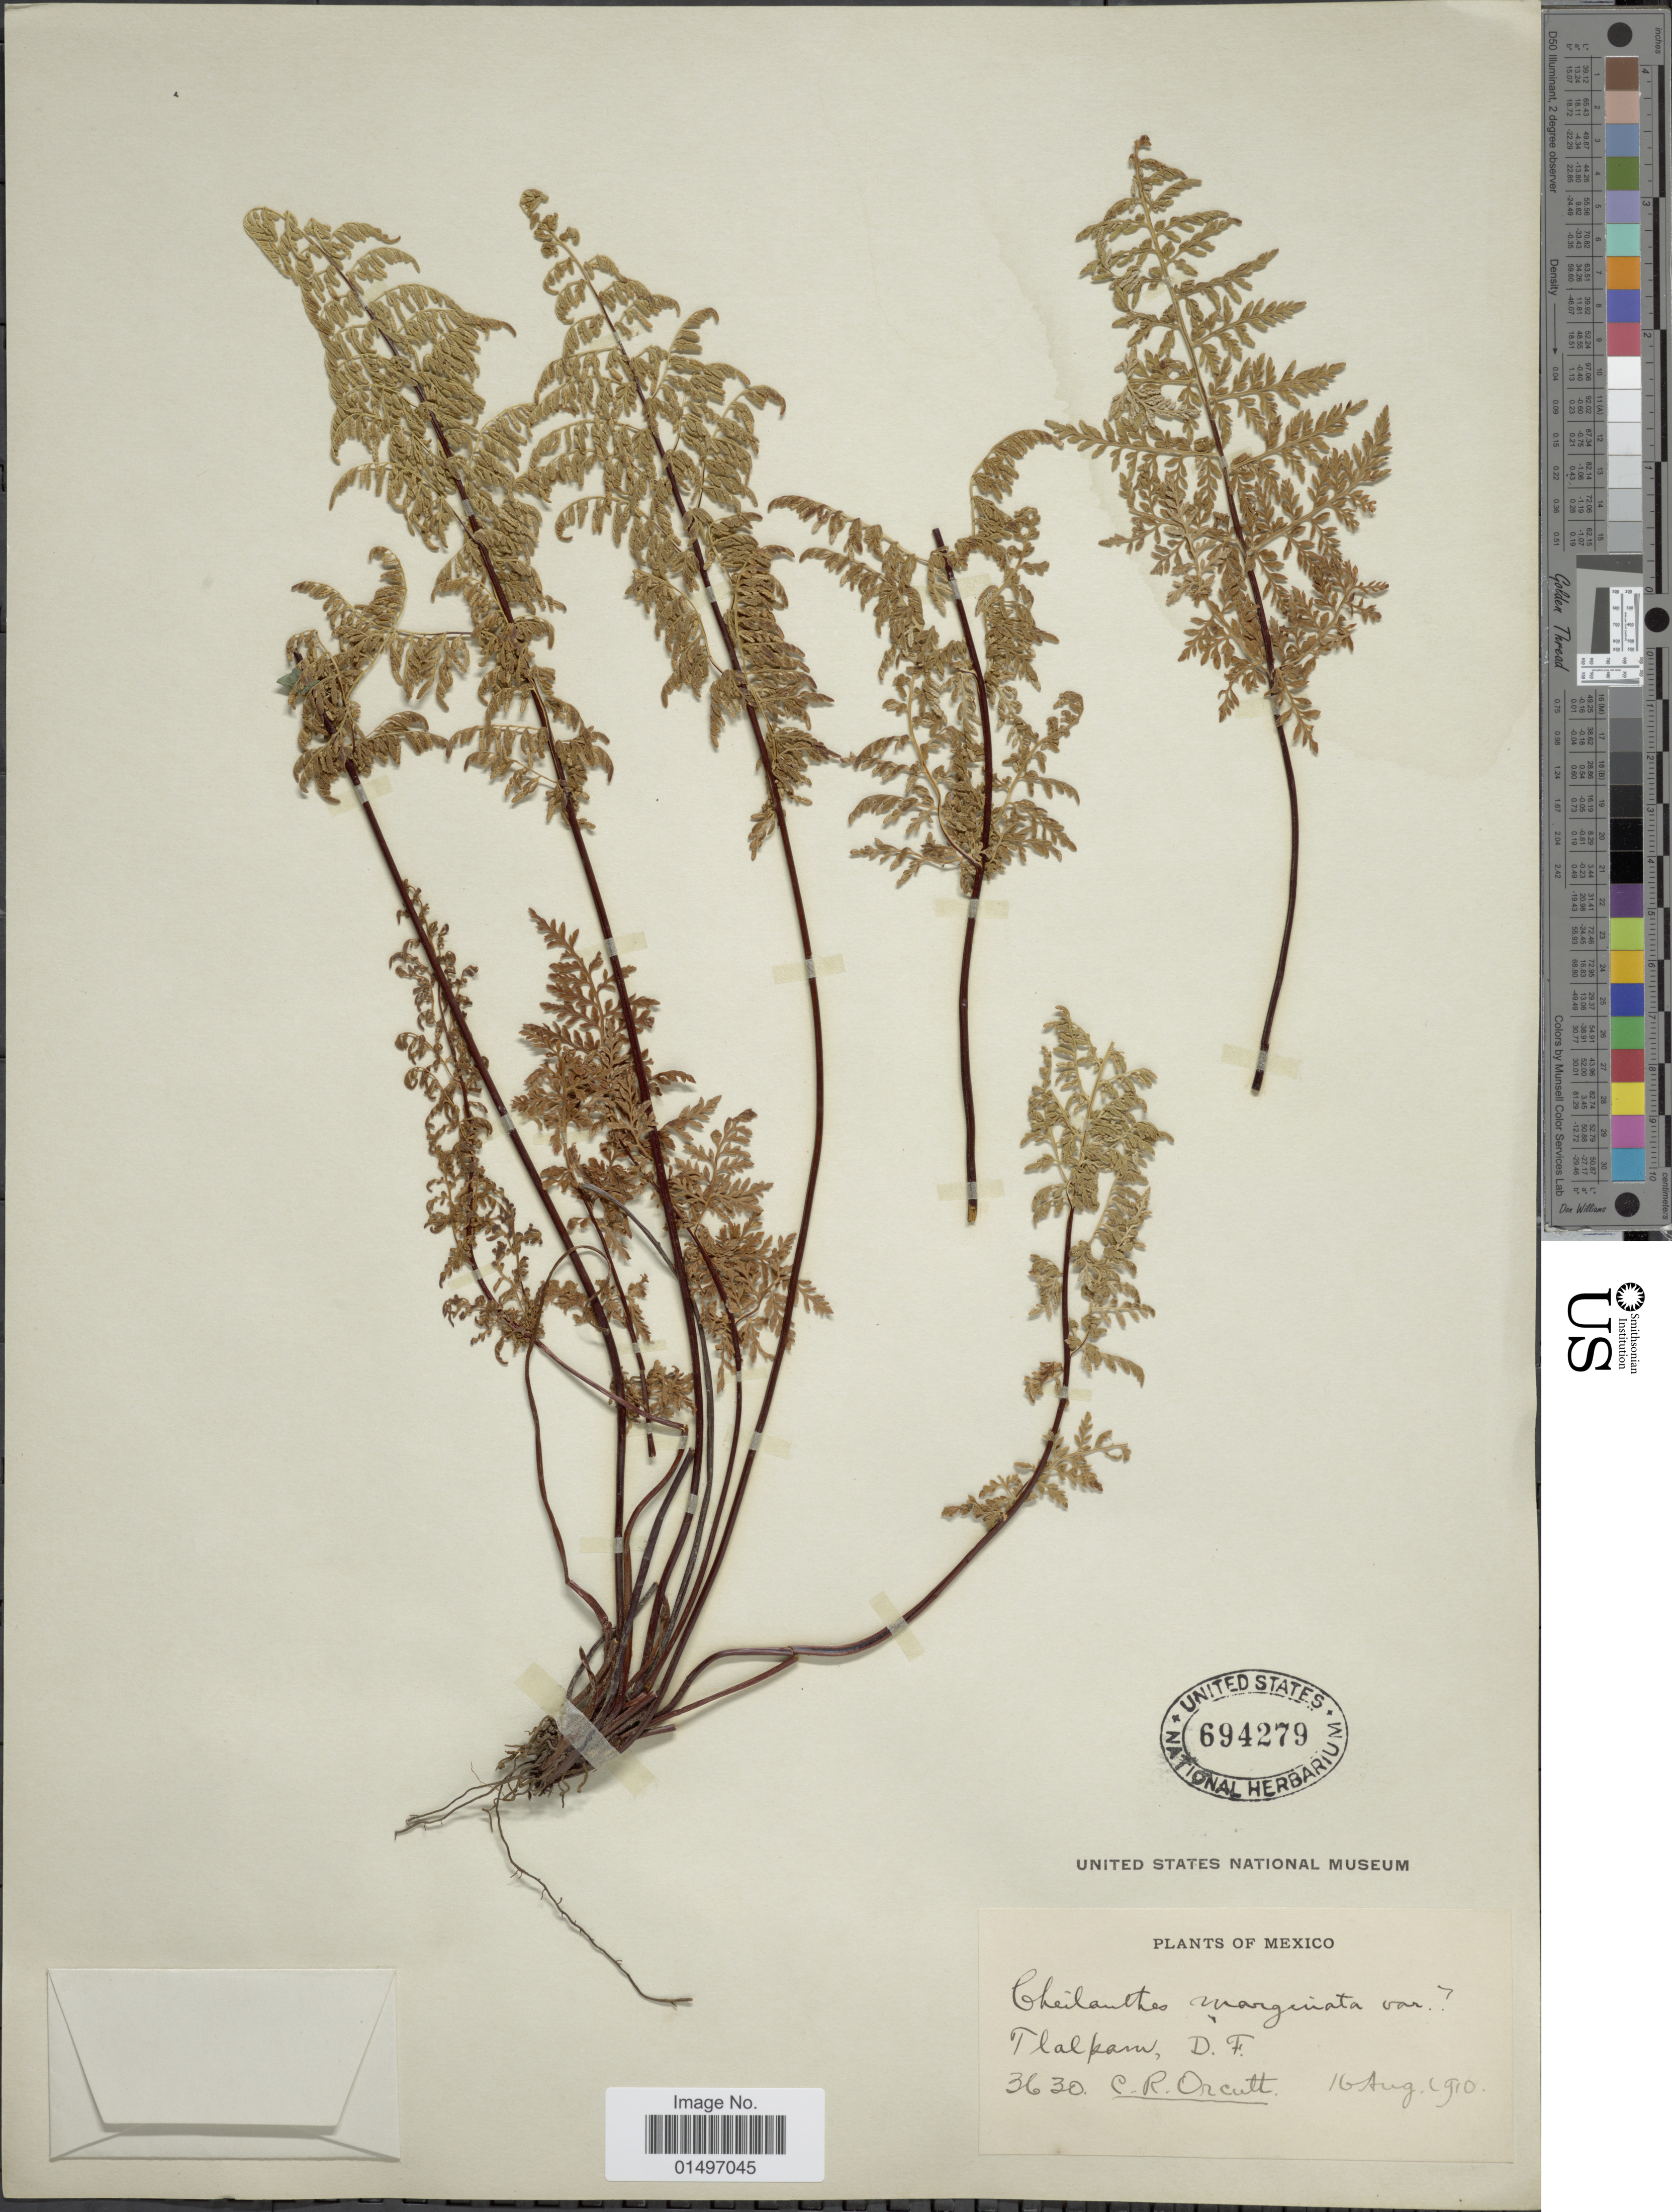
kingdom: Plantae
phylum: Tracheophyta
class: Polypodiopsida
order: Polypodiales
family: Pteridaceae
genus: Gaga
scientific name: Gaga hirsuta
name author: (Link) Fay W. Li & Windham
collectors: C. R. Orcutt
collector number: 3630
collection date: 1910-08-16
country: Mexico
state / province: Distrito Federal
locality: Mexico, Tlalpam, D. F.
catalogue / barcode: US 694279